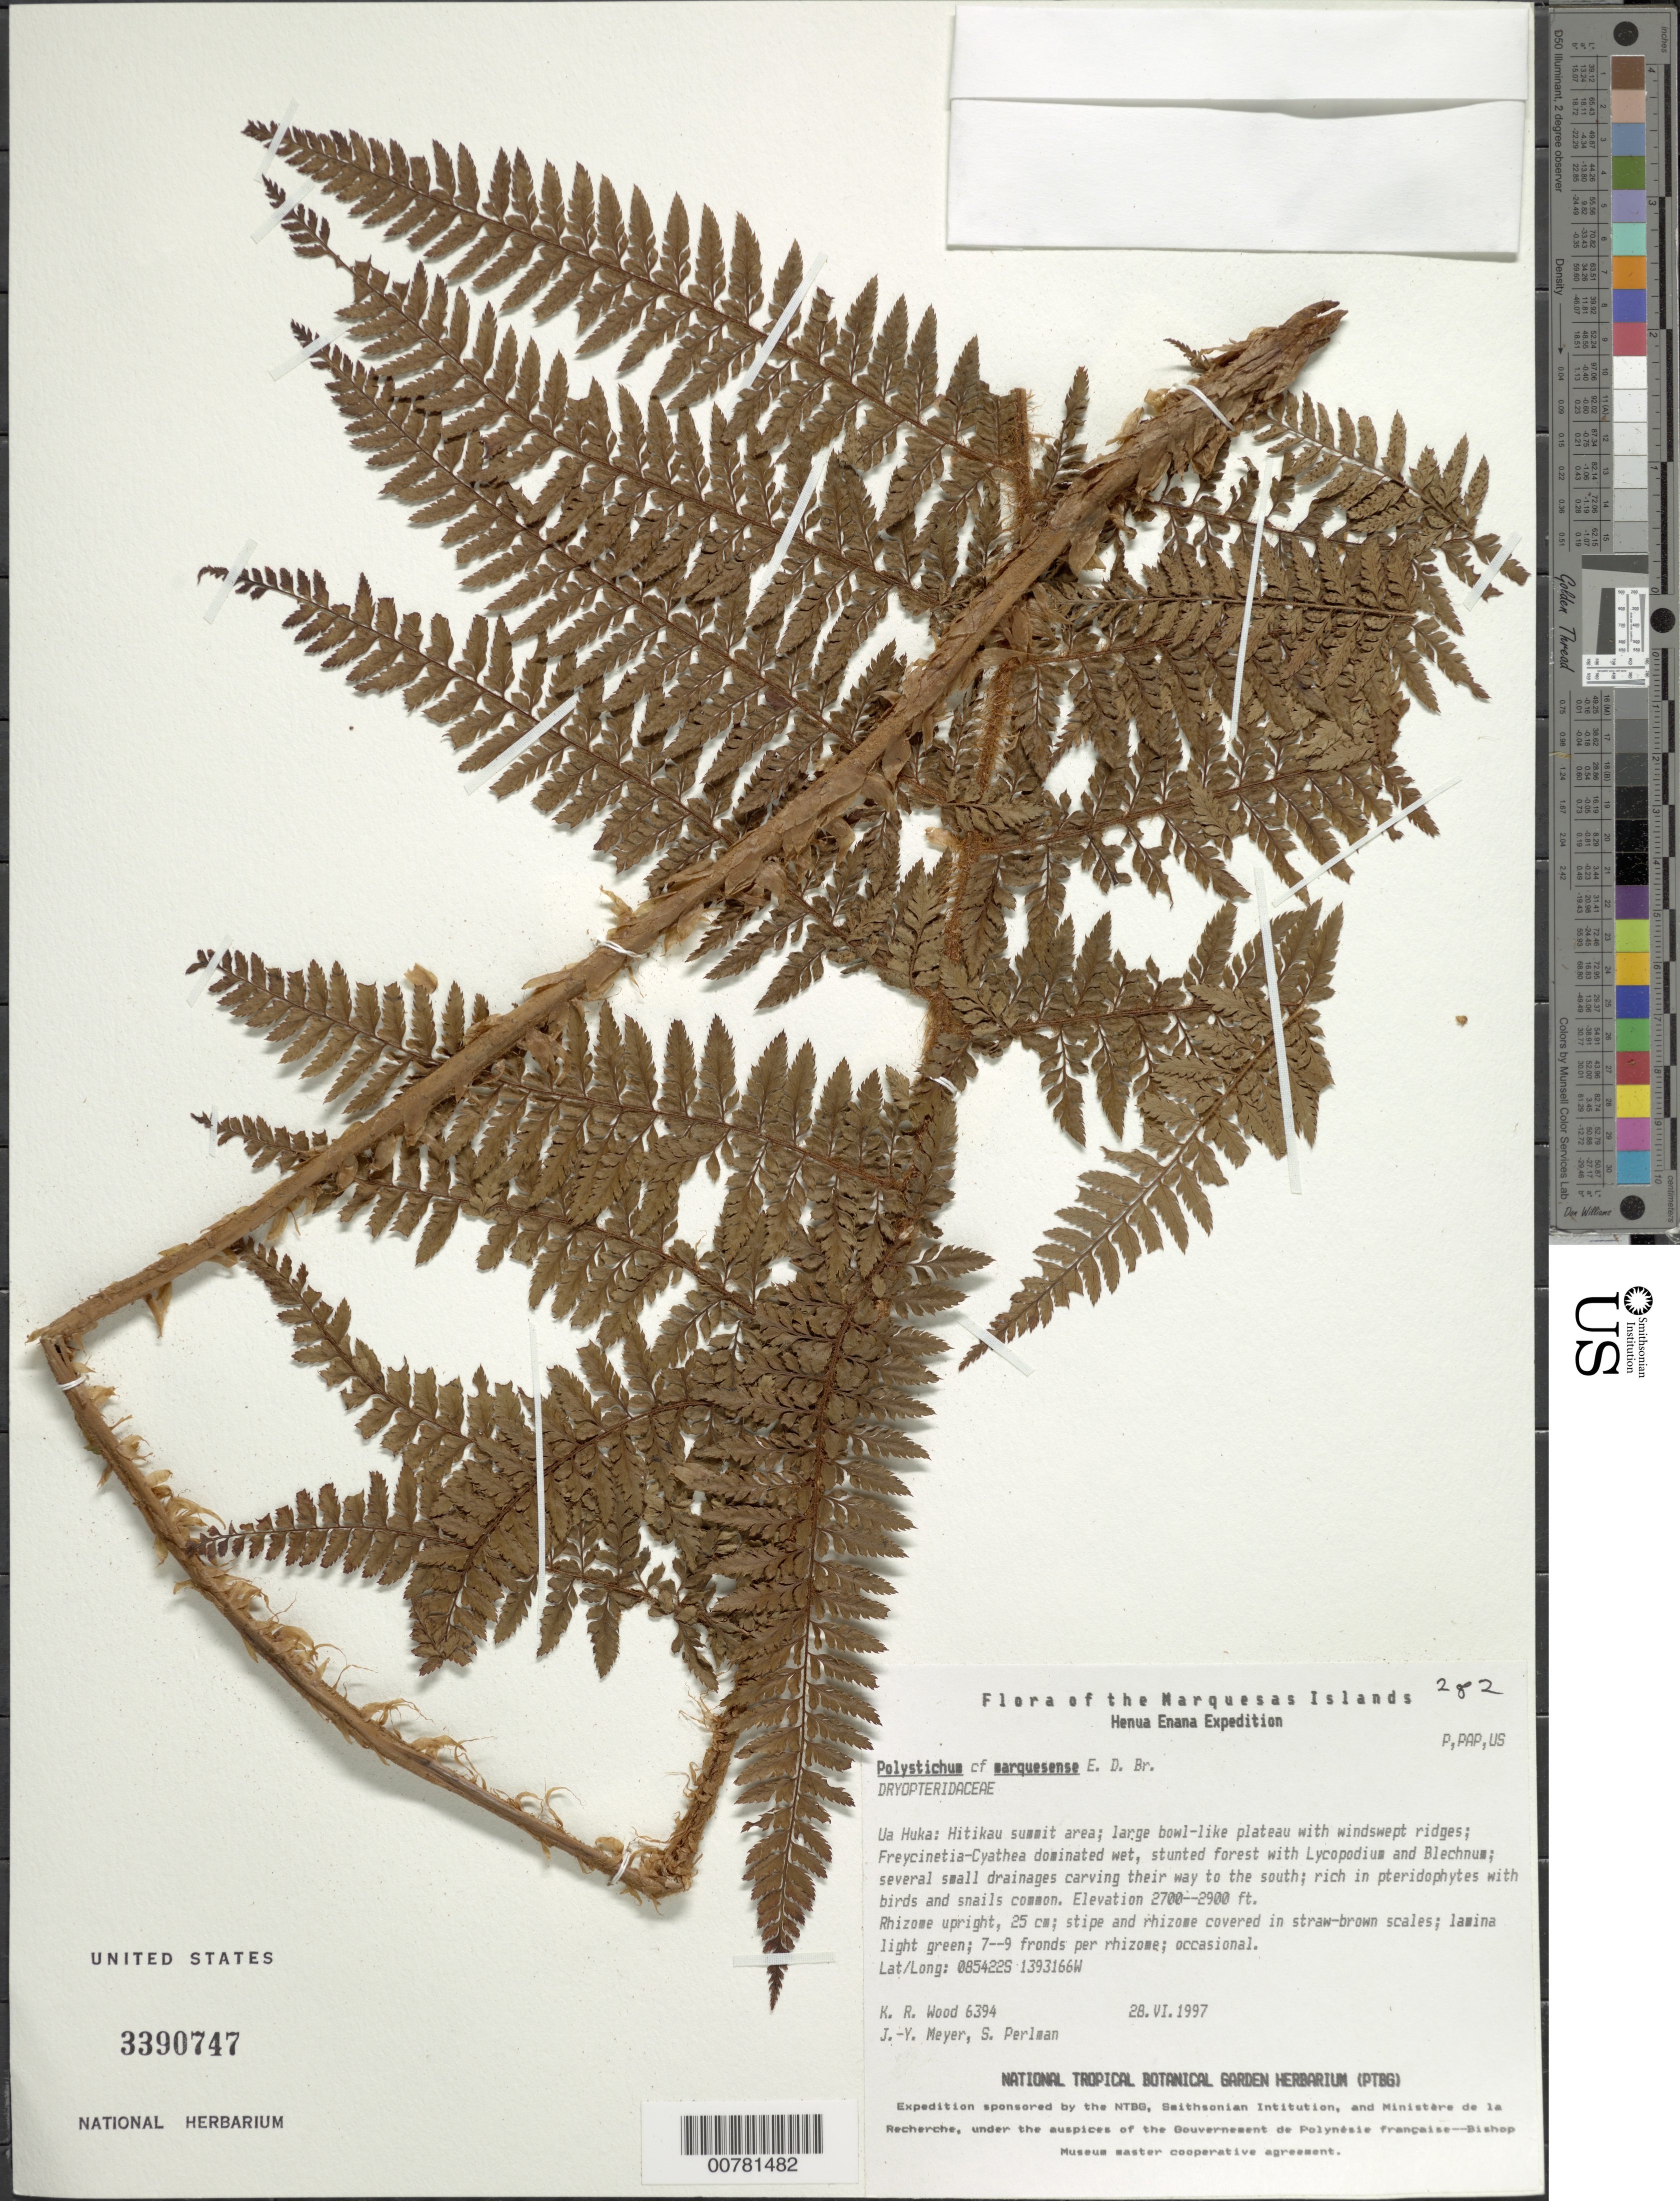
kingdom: Plantae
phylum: Tracheophyta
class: Polypodiopsida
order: Polypodiales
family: Dryopteridaceae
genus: Polystichum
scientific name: Polystichum marquesense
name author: E.D. Br.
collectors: K. R. Wood, J.-Y. Meyer & S. P. Perlman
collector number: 6394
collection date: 1997-06-28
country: French Polynesia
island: Ua Huka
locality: Hitikau summit area, large bowl-like plateau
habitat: Windswept ridges. Freycinetia - Cyathea dominated wet stunted forest, rich in pteridophytes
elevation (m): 823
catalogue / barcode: US 3390747